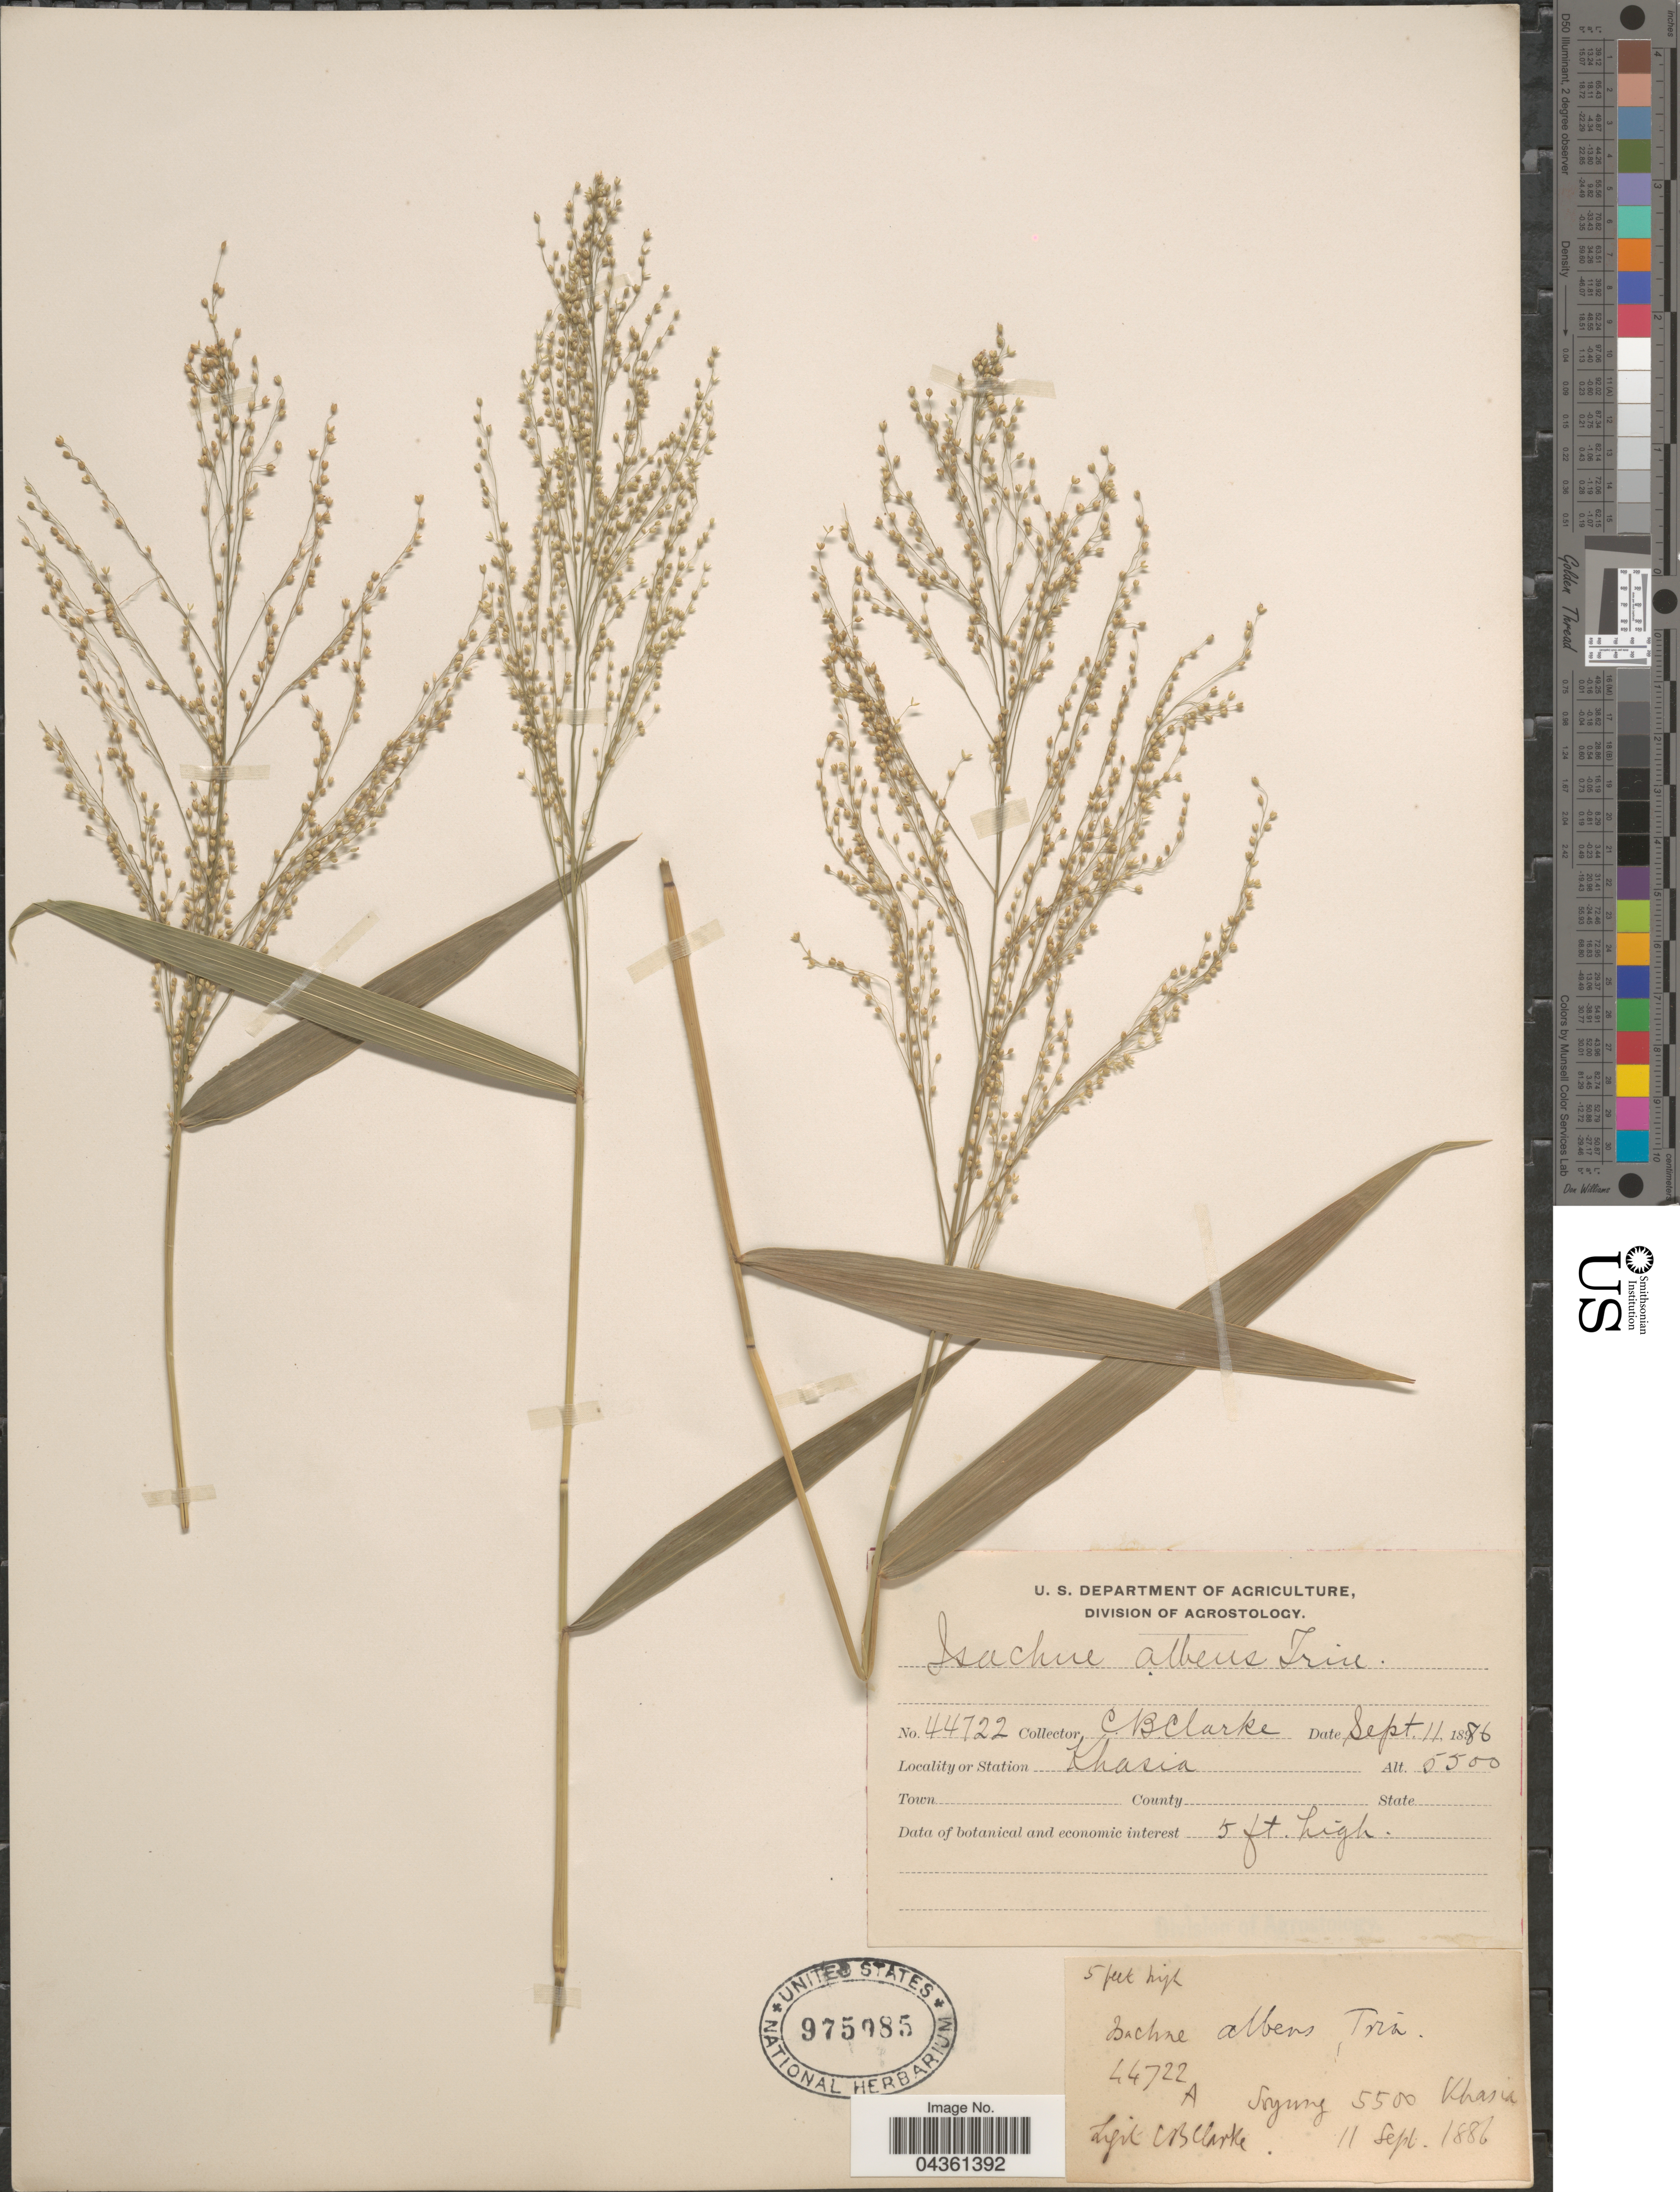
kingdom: Plantae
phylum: Tracheophyta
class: Liliopsida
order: Poales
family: Poaceae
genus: Isachne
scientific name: Isachne albens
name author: Trin.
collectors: C. B. Clarke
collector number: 44722A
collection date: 1886-09-11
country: India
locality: Station Khasia. Soyung.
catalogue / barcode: US 975985